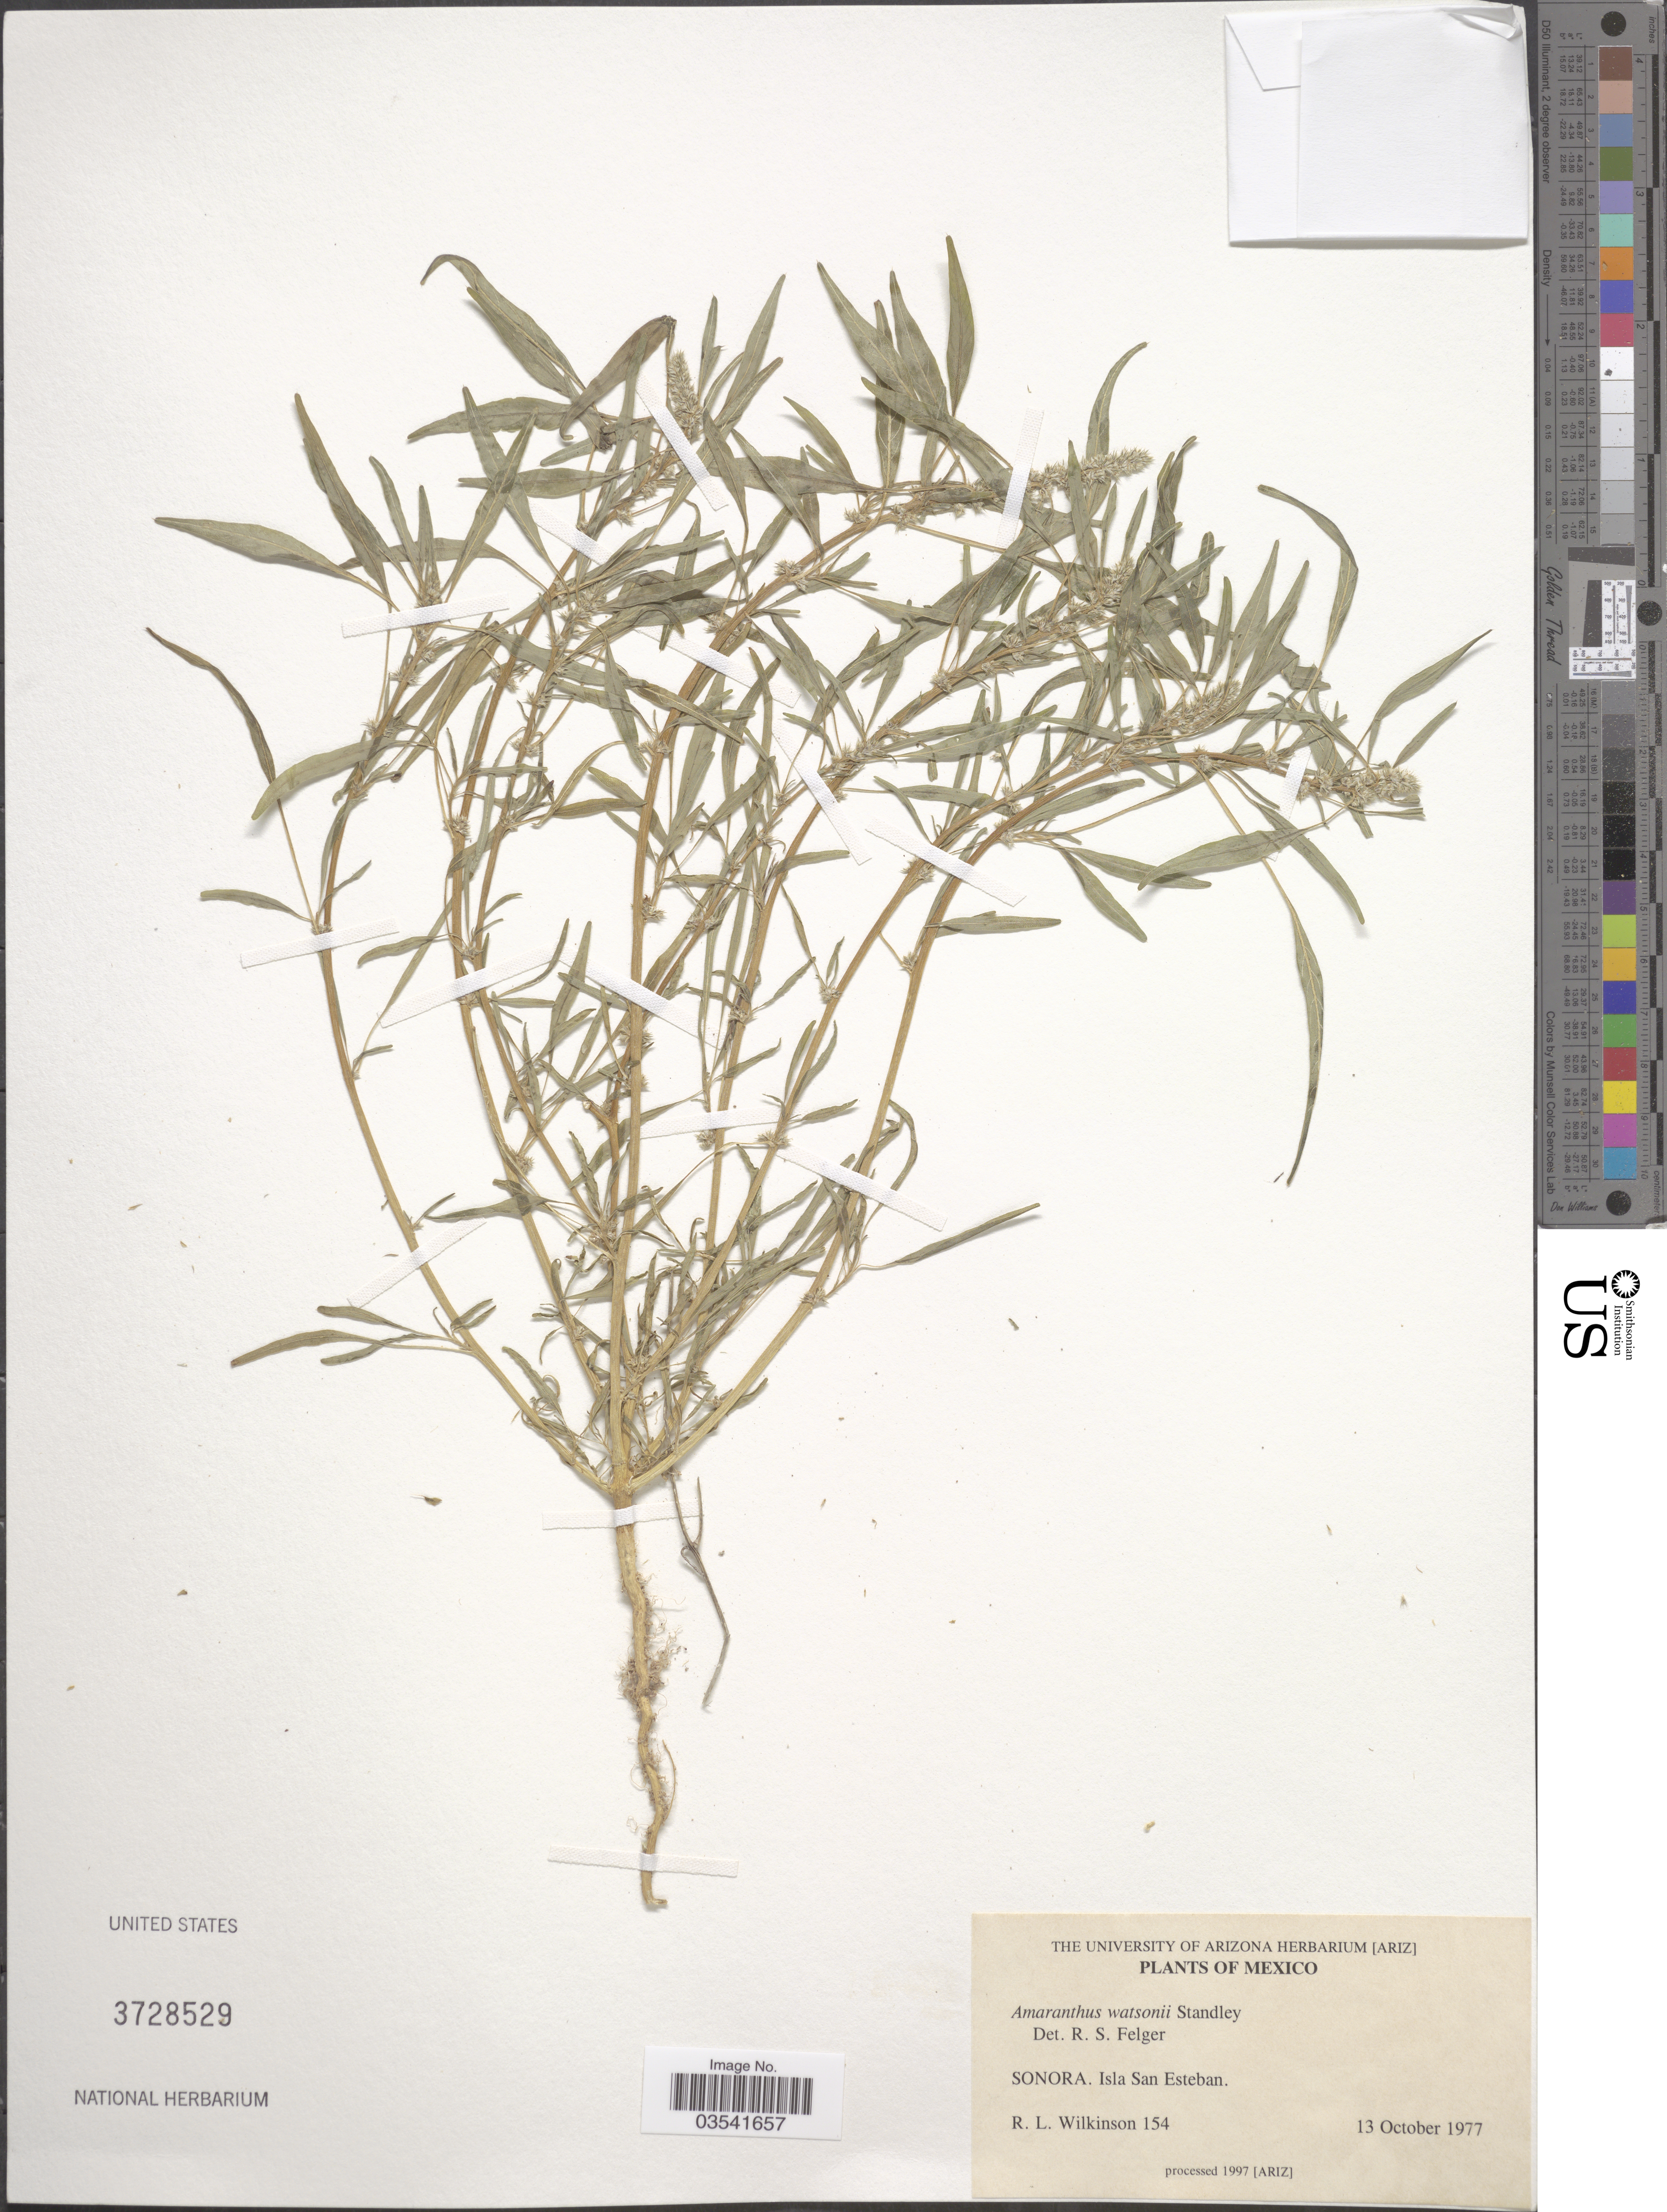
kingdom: Plantae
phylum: Tracheophyta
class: Magnoliopsida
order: Caryophyllales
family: Amaranthaceae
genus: Amaranthus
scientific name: Amaranthus watsonii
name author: Standl.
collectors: R. Wilkinson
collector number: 154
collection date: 1977-10-13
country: Mexico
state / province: Sonora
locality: Isla San Esteban.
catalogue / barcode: US 3728529